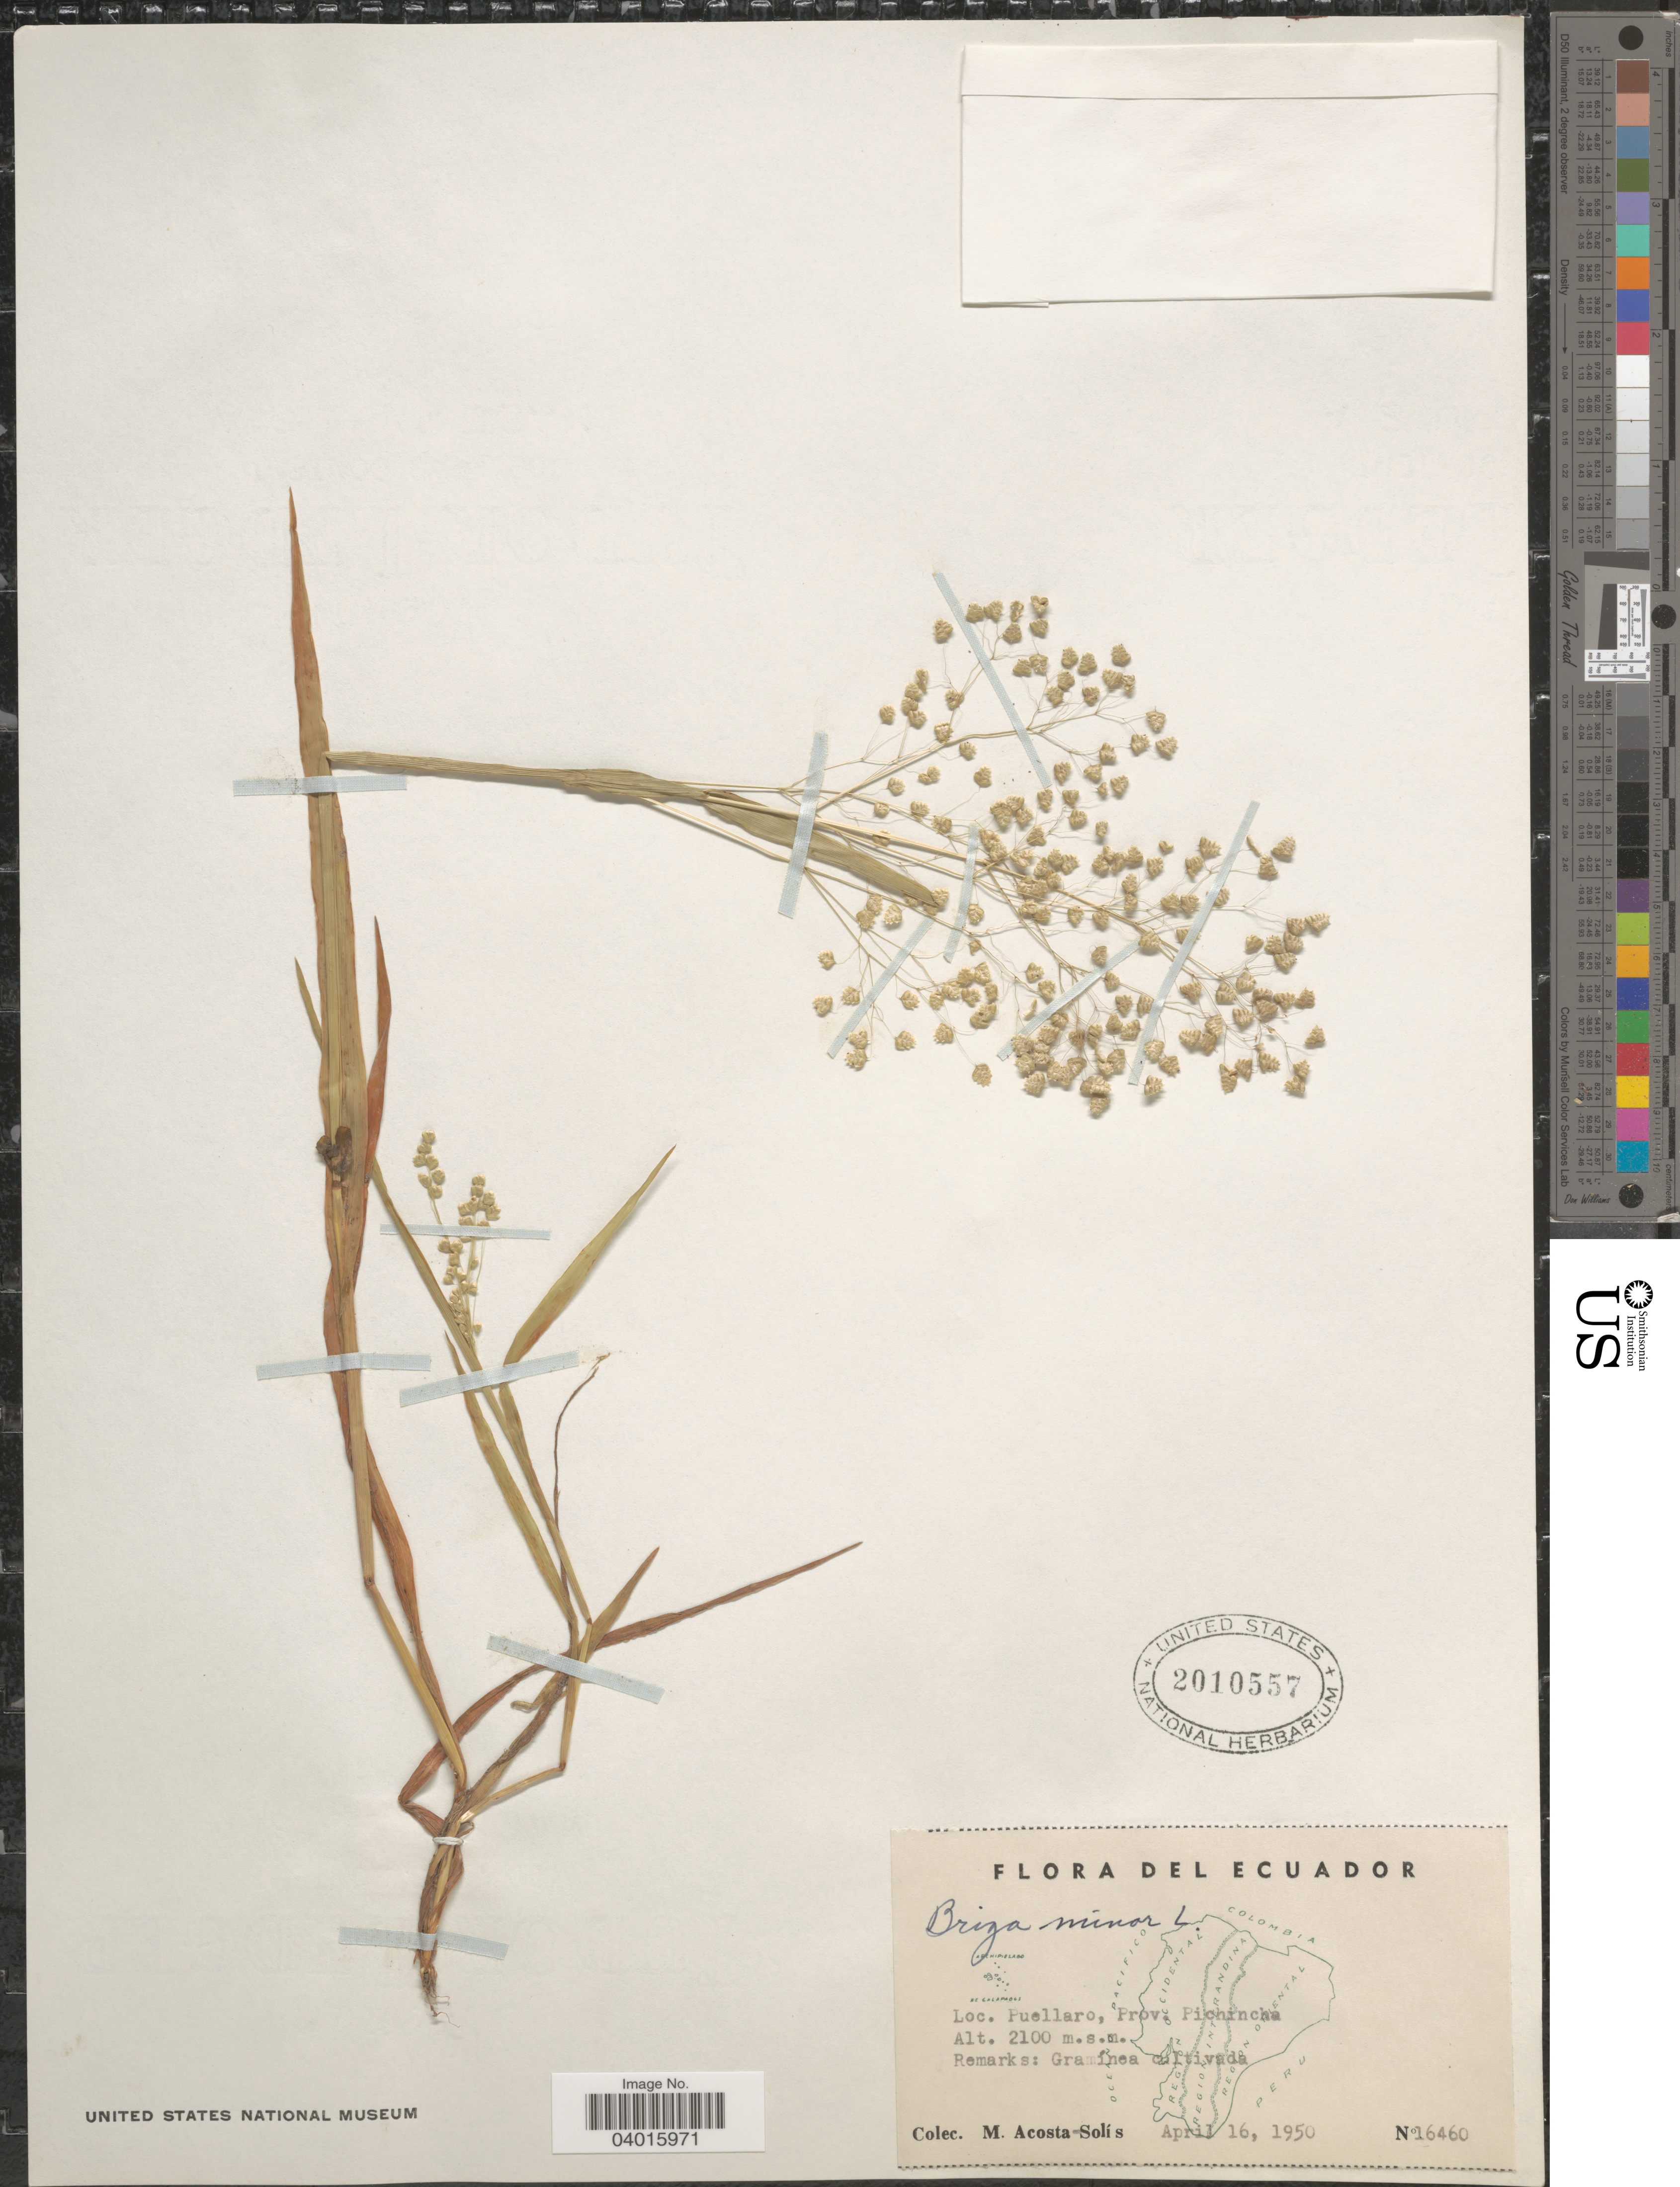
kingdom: Plantae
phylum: Tracheophyta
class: Liliopsida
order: Poales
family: Poaceae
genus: Briza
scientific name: Briza minor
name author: L.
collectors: M. Acosta Solis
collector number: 16460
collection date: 1950-04-16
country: Ecuador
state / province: Pichincha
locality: Puellaro.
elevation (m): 2100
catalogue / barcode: US 2010557